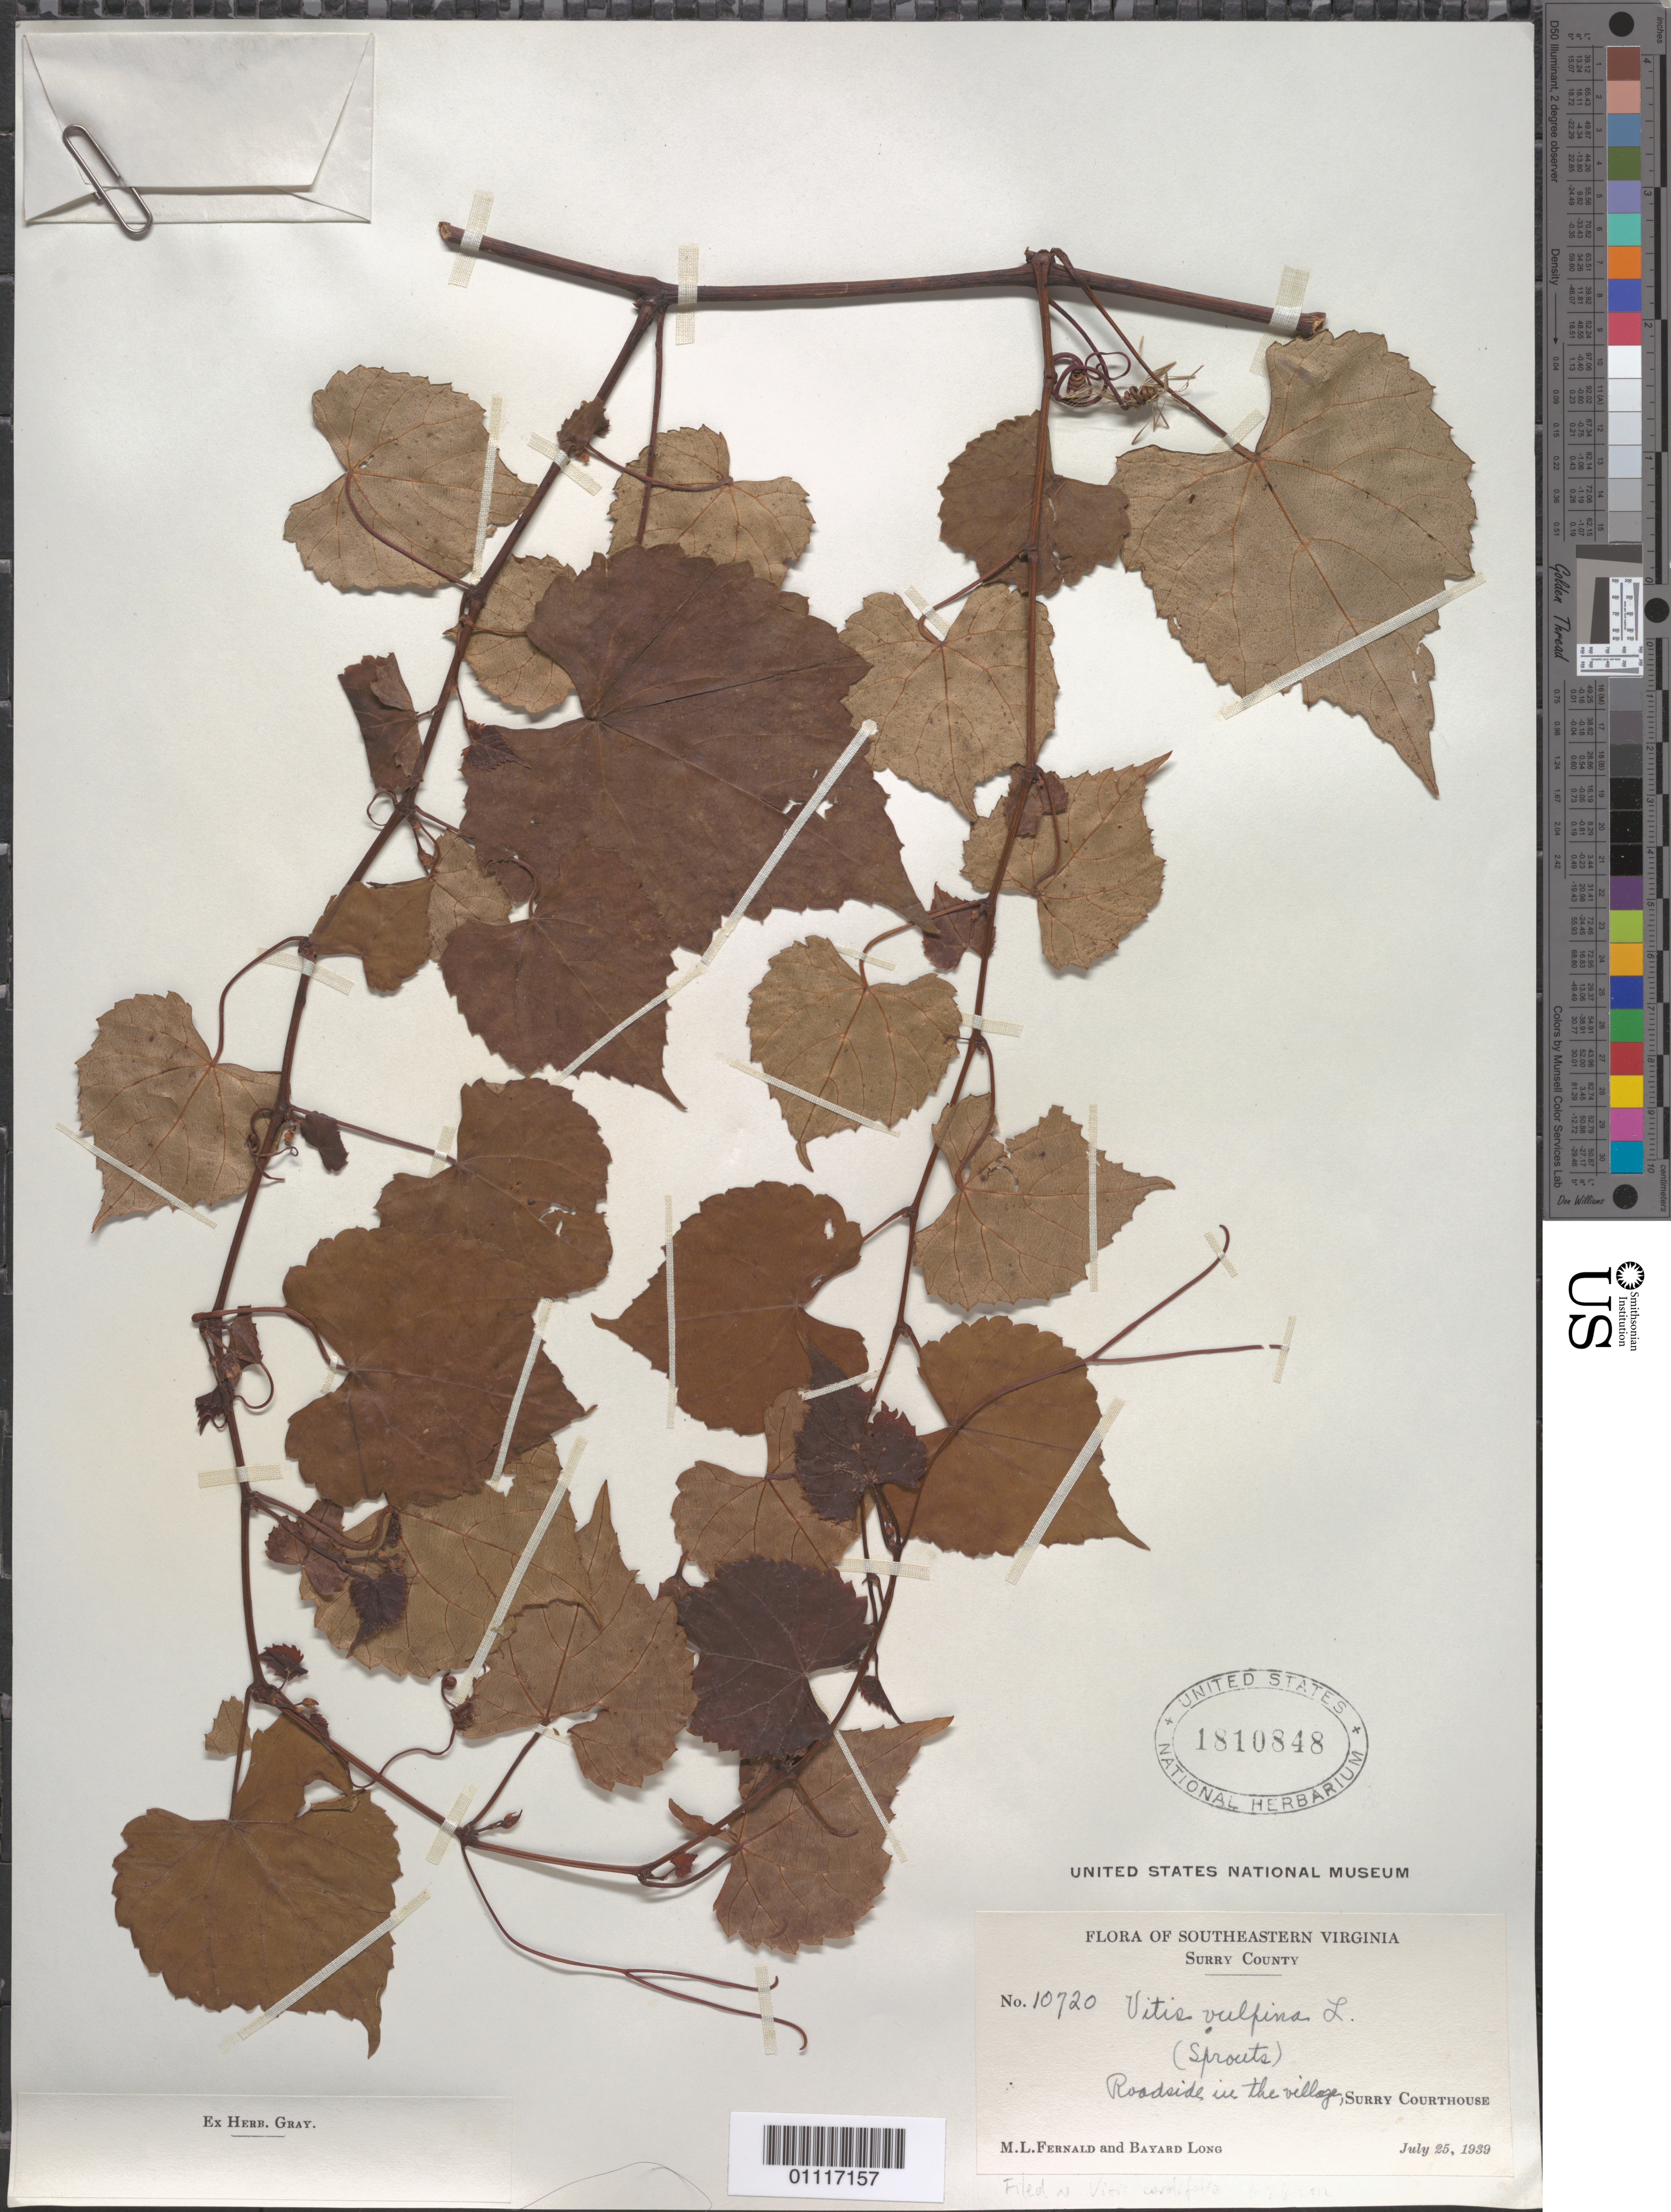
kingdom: Plantae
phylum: Tracheophyta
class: Magnoliopsida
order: Vitales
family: Vitaceae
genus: Vitis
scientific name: Vitis cordifolia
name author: Michx.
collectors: M. L. Fernald & B. Long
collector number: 10720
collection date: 1939-07-25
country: United States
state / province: Virginia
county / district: Surry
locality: Roaside in the village, Surry Courthouse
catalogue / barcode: US 1810848